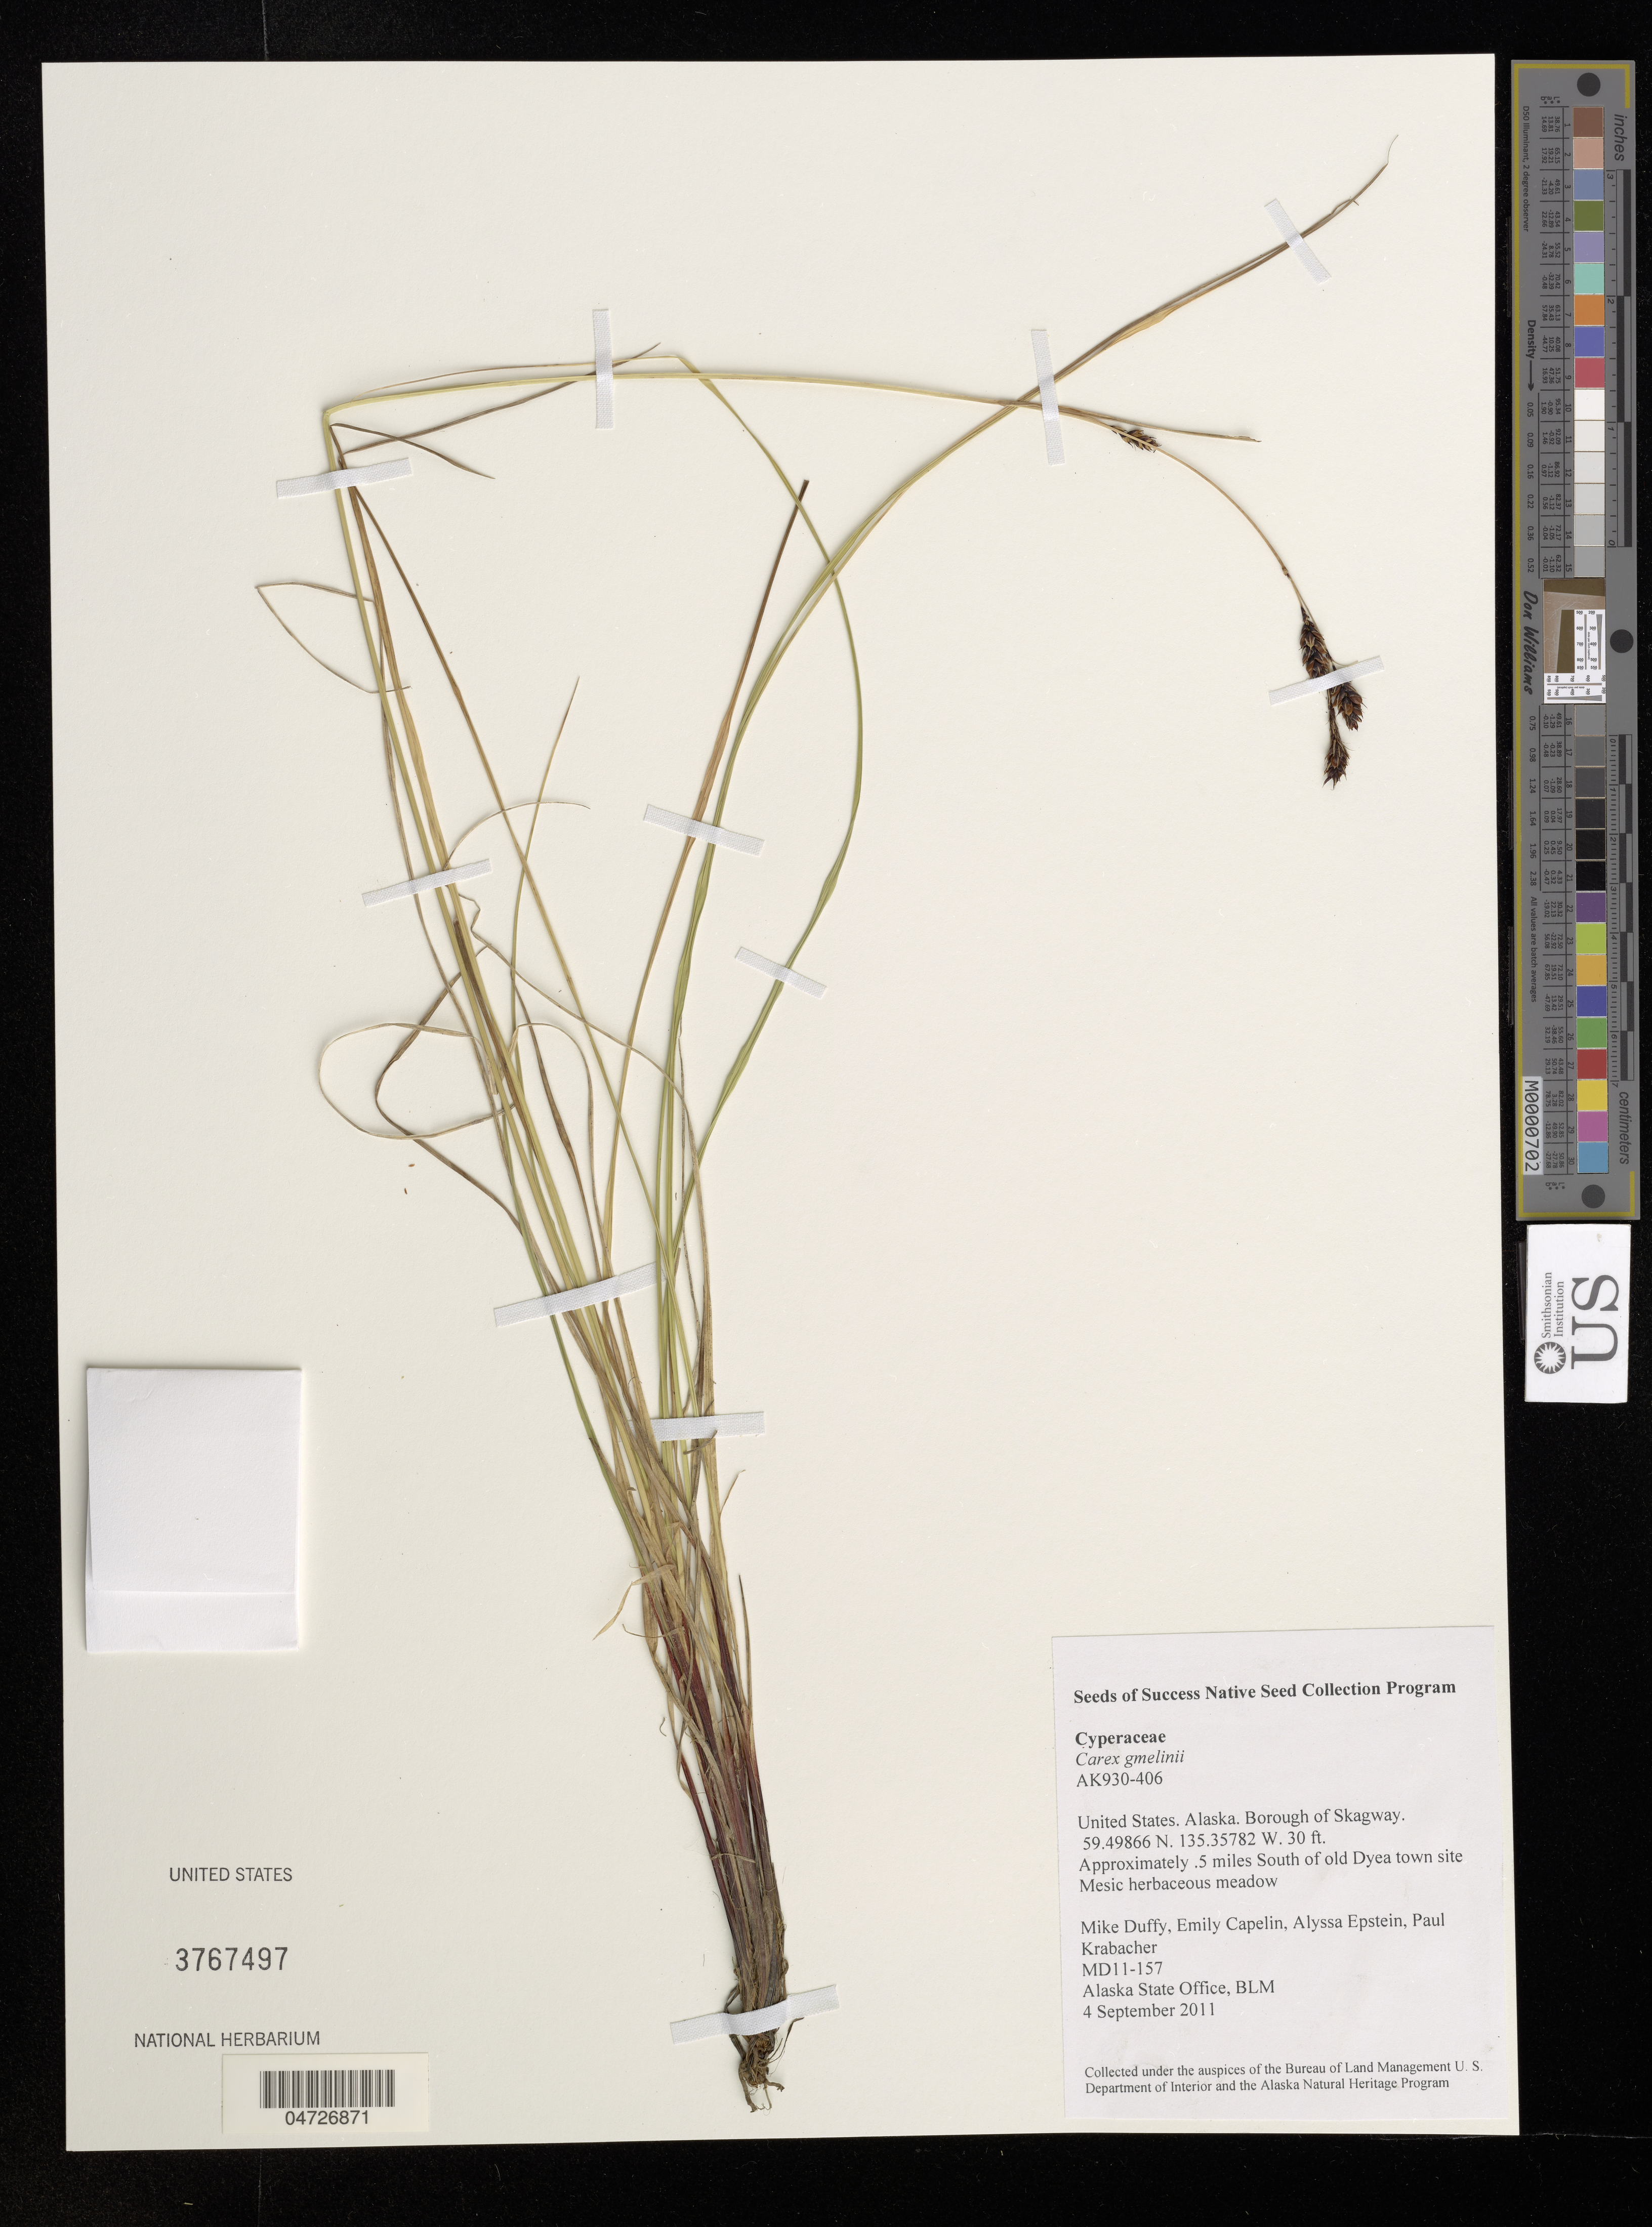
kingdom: Plantae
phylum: Tracheophyta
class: Liliopsida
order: Poales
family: Cyperaceae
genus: Carex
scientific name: Carex gmelinii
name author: Hook. & Arn.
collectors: M. Duffy, E. Capelin, A. Epstein & P. Krabacher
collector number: MD11-157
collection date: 2011-09-04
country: United States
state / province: Alaska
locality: Borough of Skagway. Approximately .5 miles South of old Dyea town site.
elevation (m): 9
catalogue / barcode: US 3767497